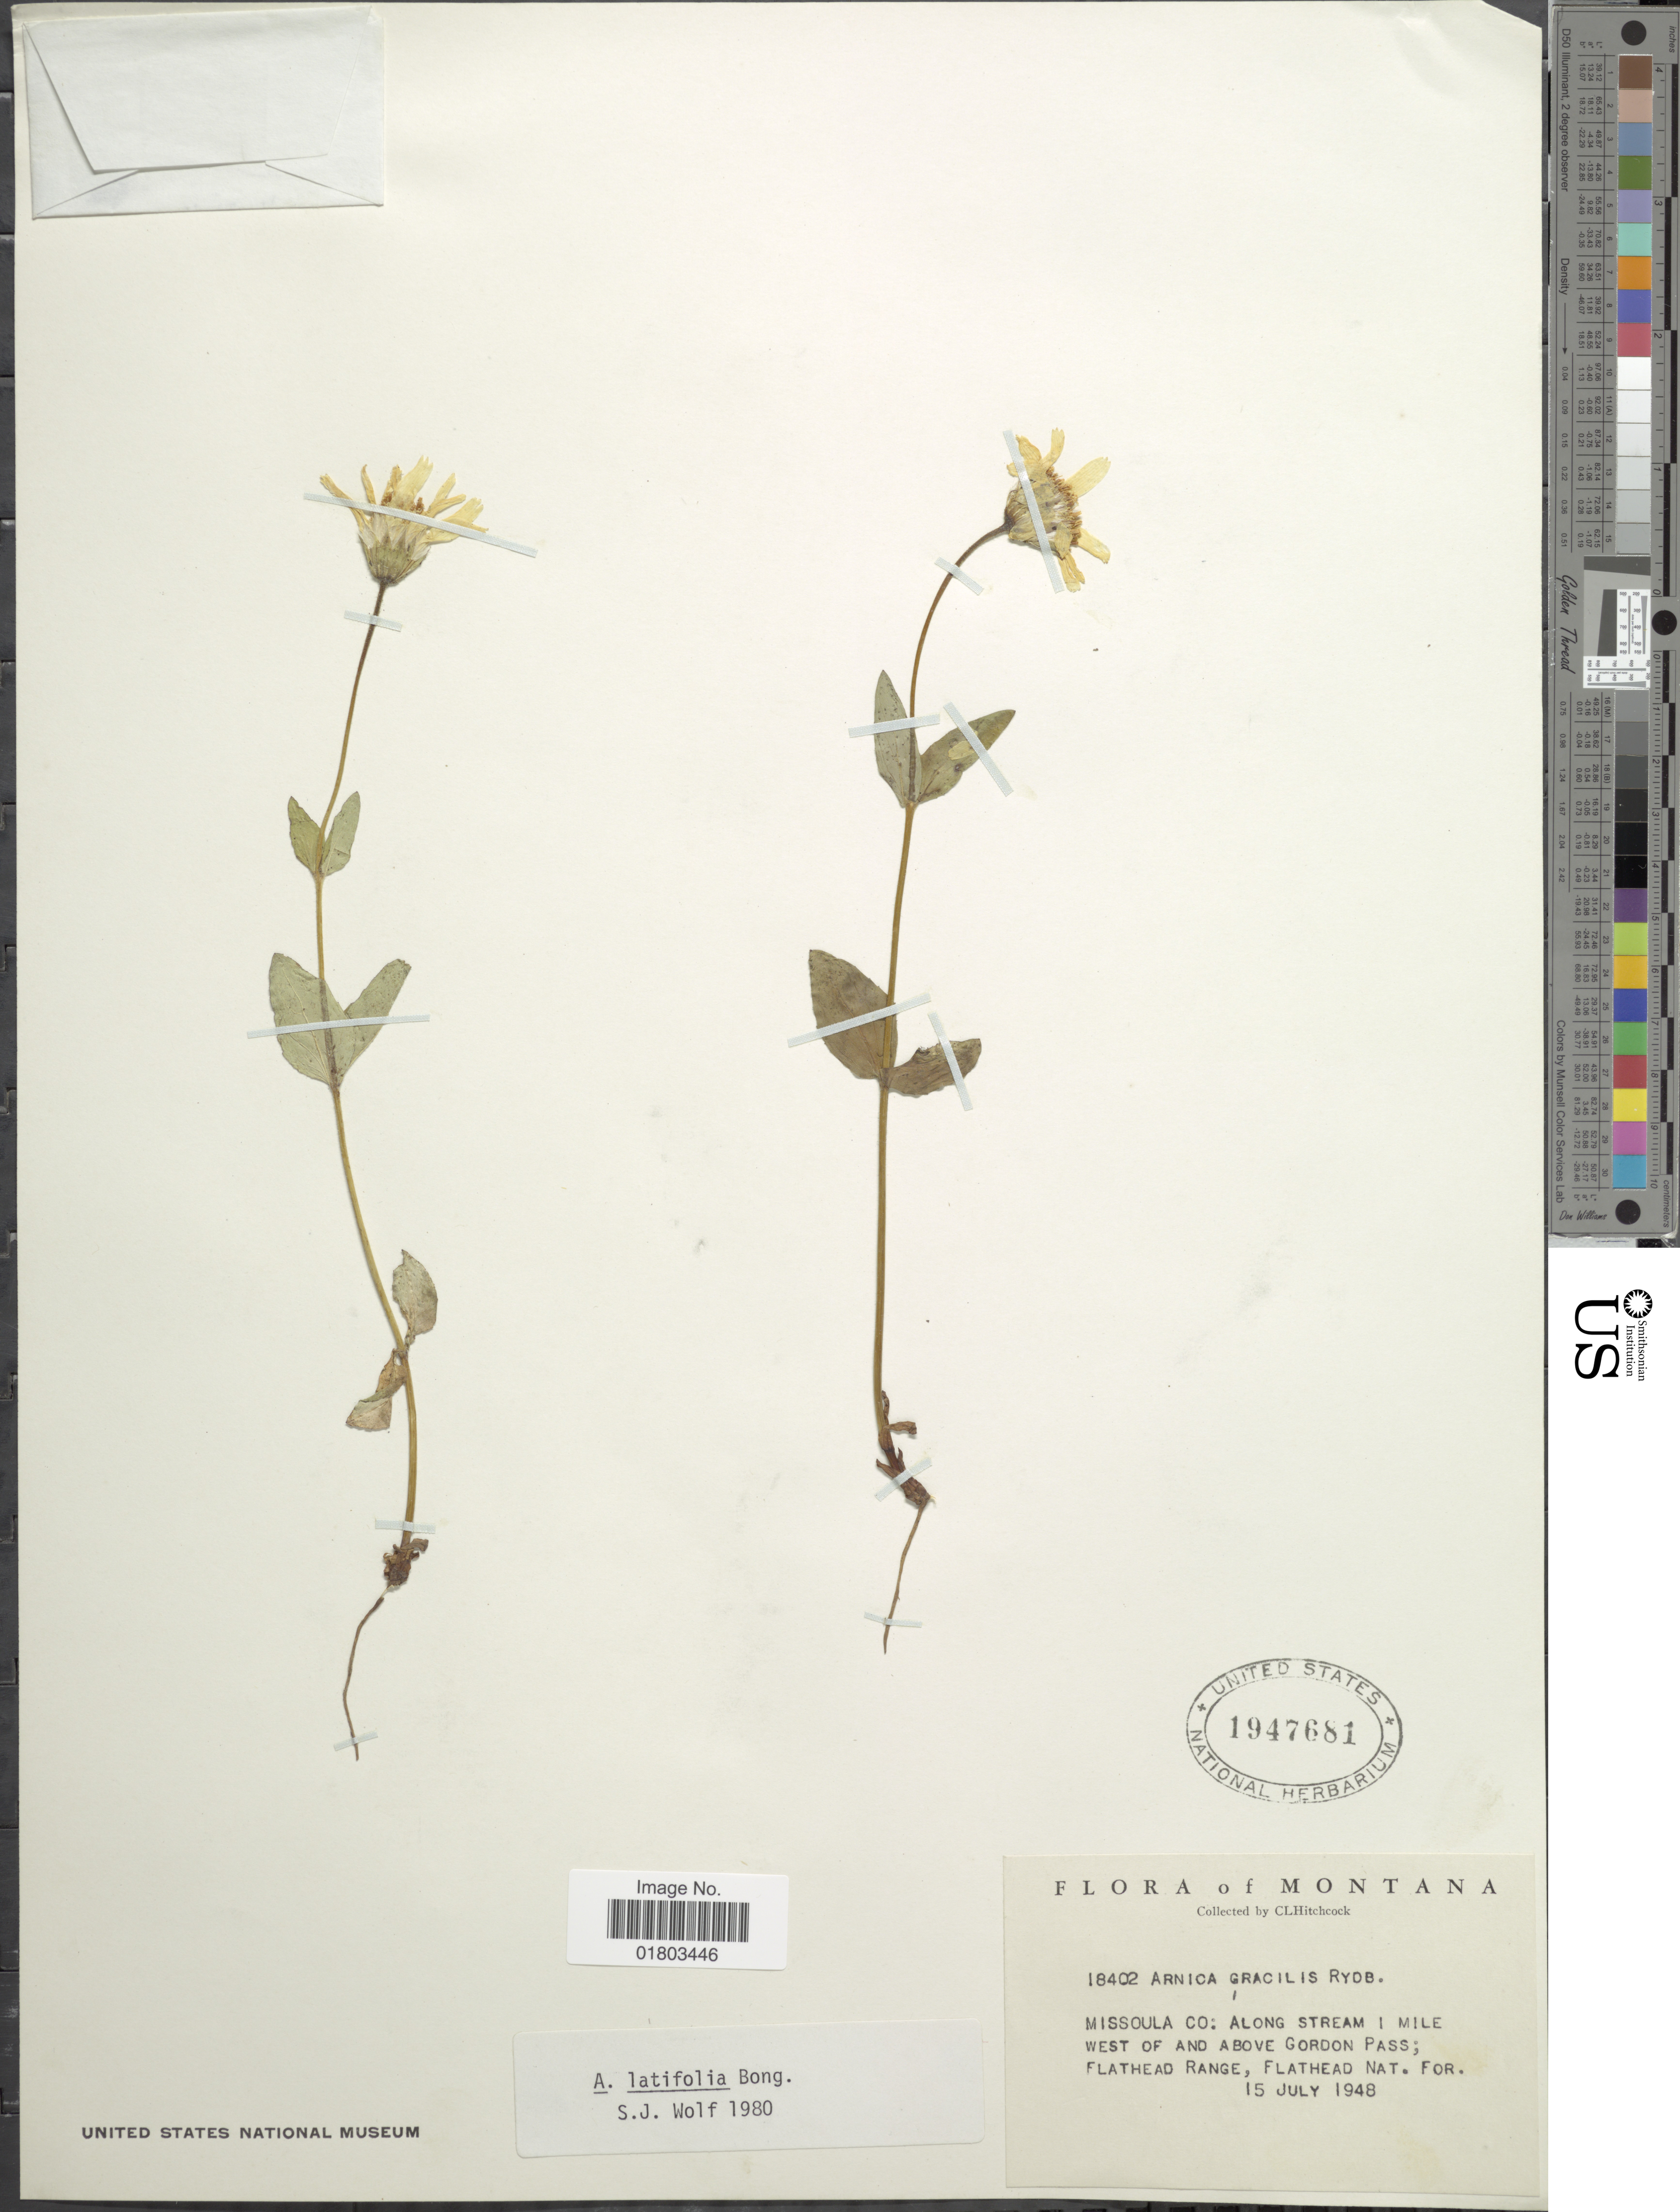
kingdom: Plantae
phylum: Tracheophyta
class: Magnoliopsida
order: Asterales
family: Asteraceae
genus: Arnica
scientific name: Arnica latifolia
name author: Bong.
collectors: C. L. Hitchcock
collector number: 18402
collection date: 1948-07-15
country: United States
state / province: Montana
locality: Missoula Co: Along stream 1 miles west of and above Gordon Pass; Flathead Range, Flathead Nat. For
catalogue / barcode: US 1947681